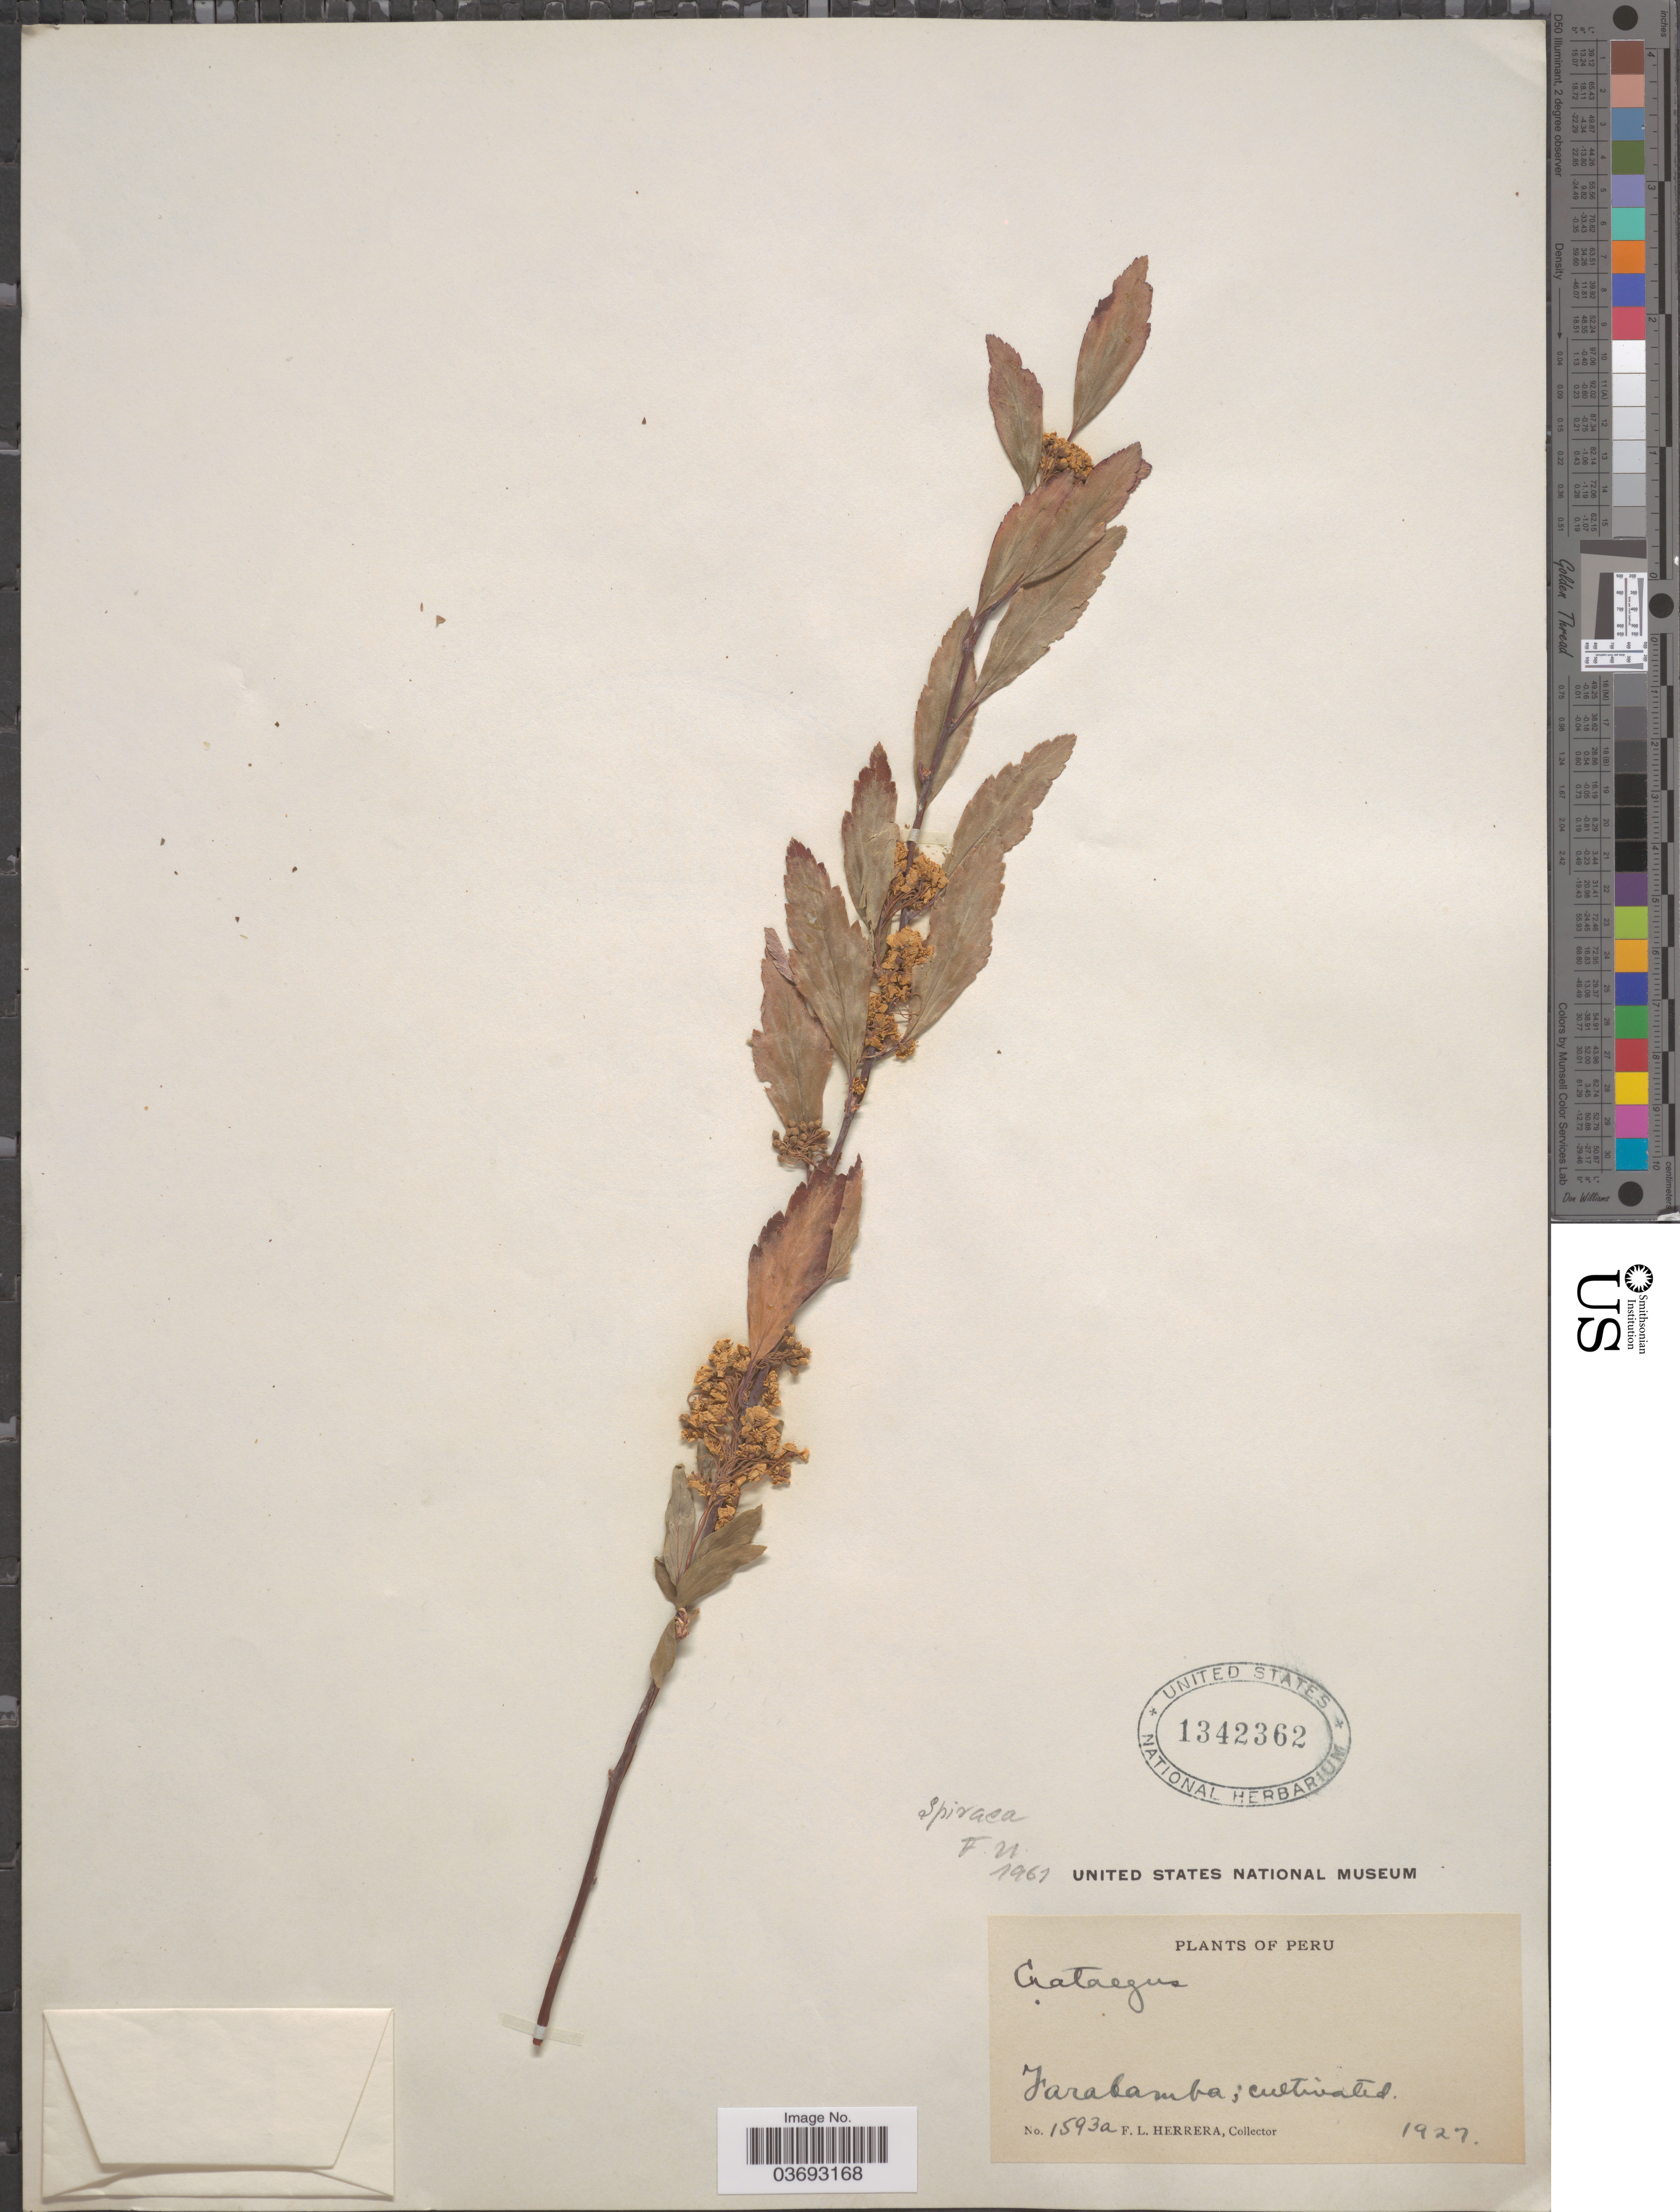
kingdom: Plantae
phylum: Tracheophyta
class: Magnoliopsida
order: Rosales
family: Rosaceae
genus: Spiraea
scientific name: Spiraea sp.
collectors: F. L. Herrera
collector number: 1593a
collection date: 1927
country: Peru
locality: Tarabamba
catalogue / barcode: US 1342362